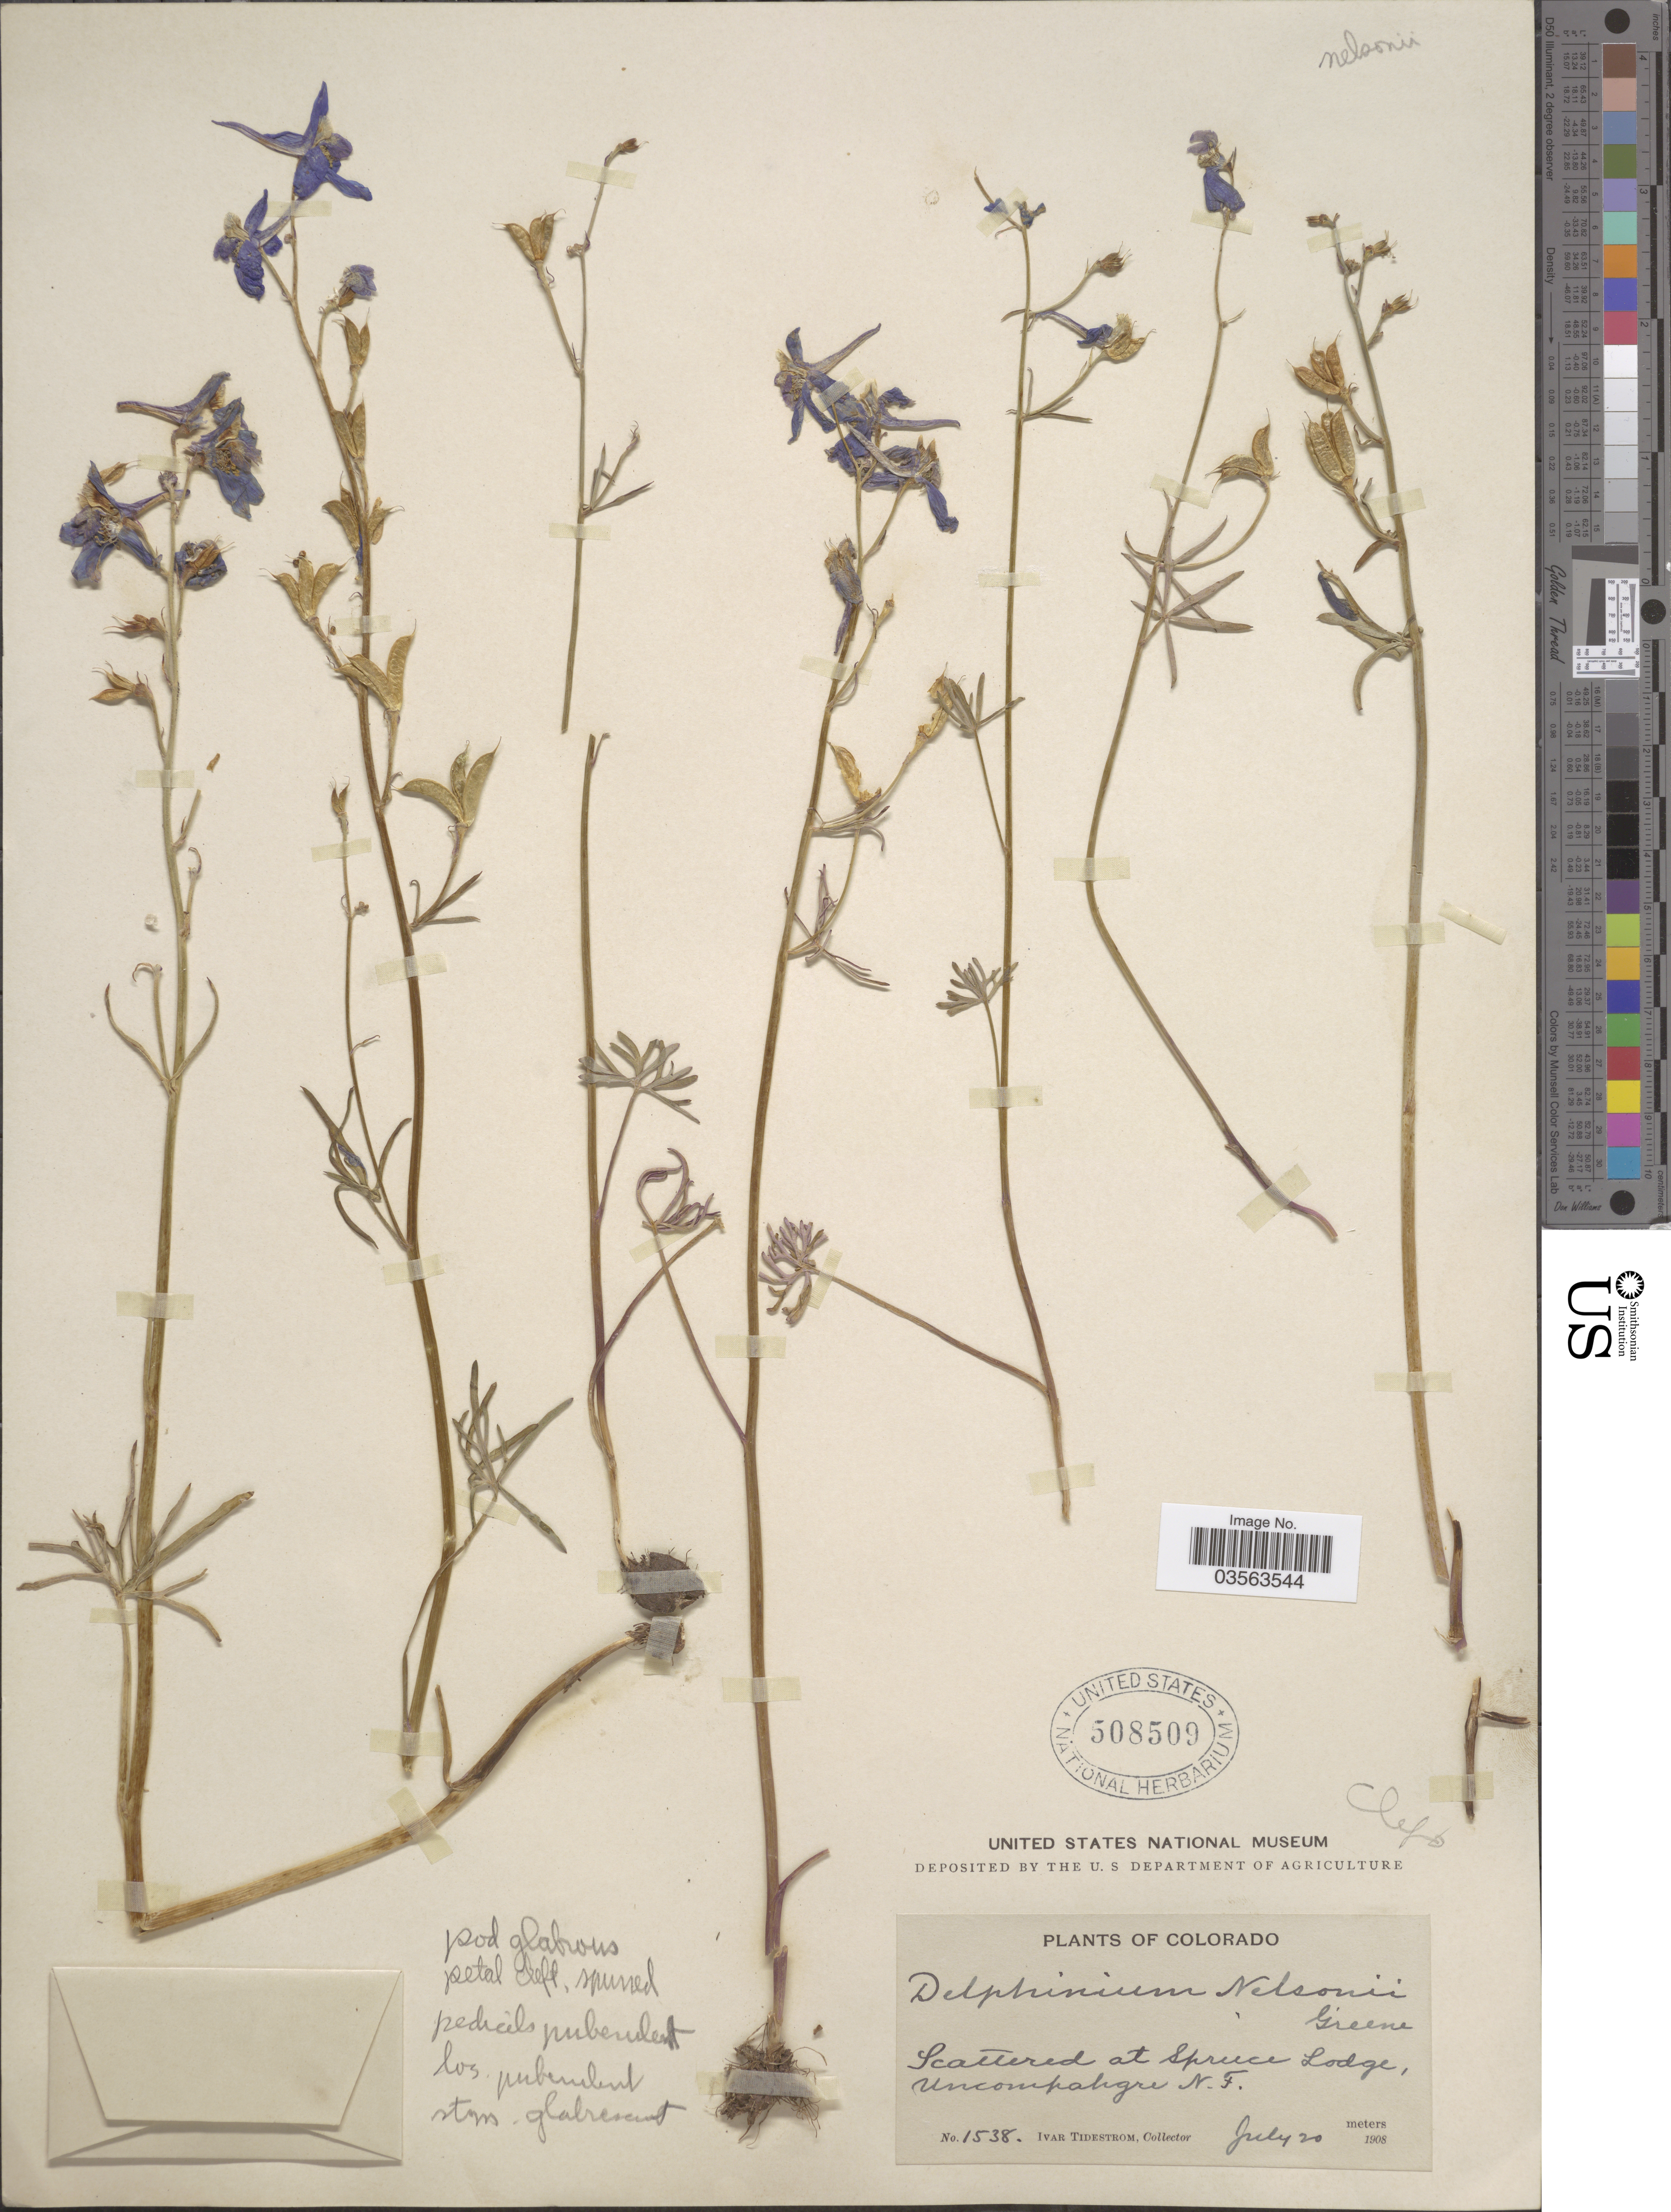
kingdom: Plantae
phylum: Tracheophyta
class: Magnoliopsida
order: Ranunculales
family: Ranunculaceae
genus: Delphinium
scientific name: Delphinium nelsonii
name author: Greene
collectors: I. F. Tidestrom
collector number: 1538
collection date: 1908-07-20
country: United States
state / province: Colorado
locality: Scattered at spruce Lodge, Uncompahgre N.F.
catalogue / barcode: US 508509